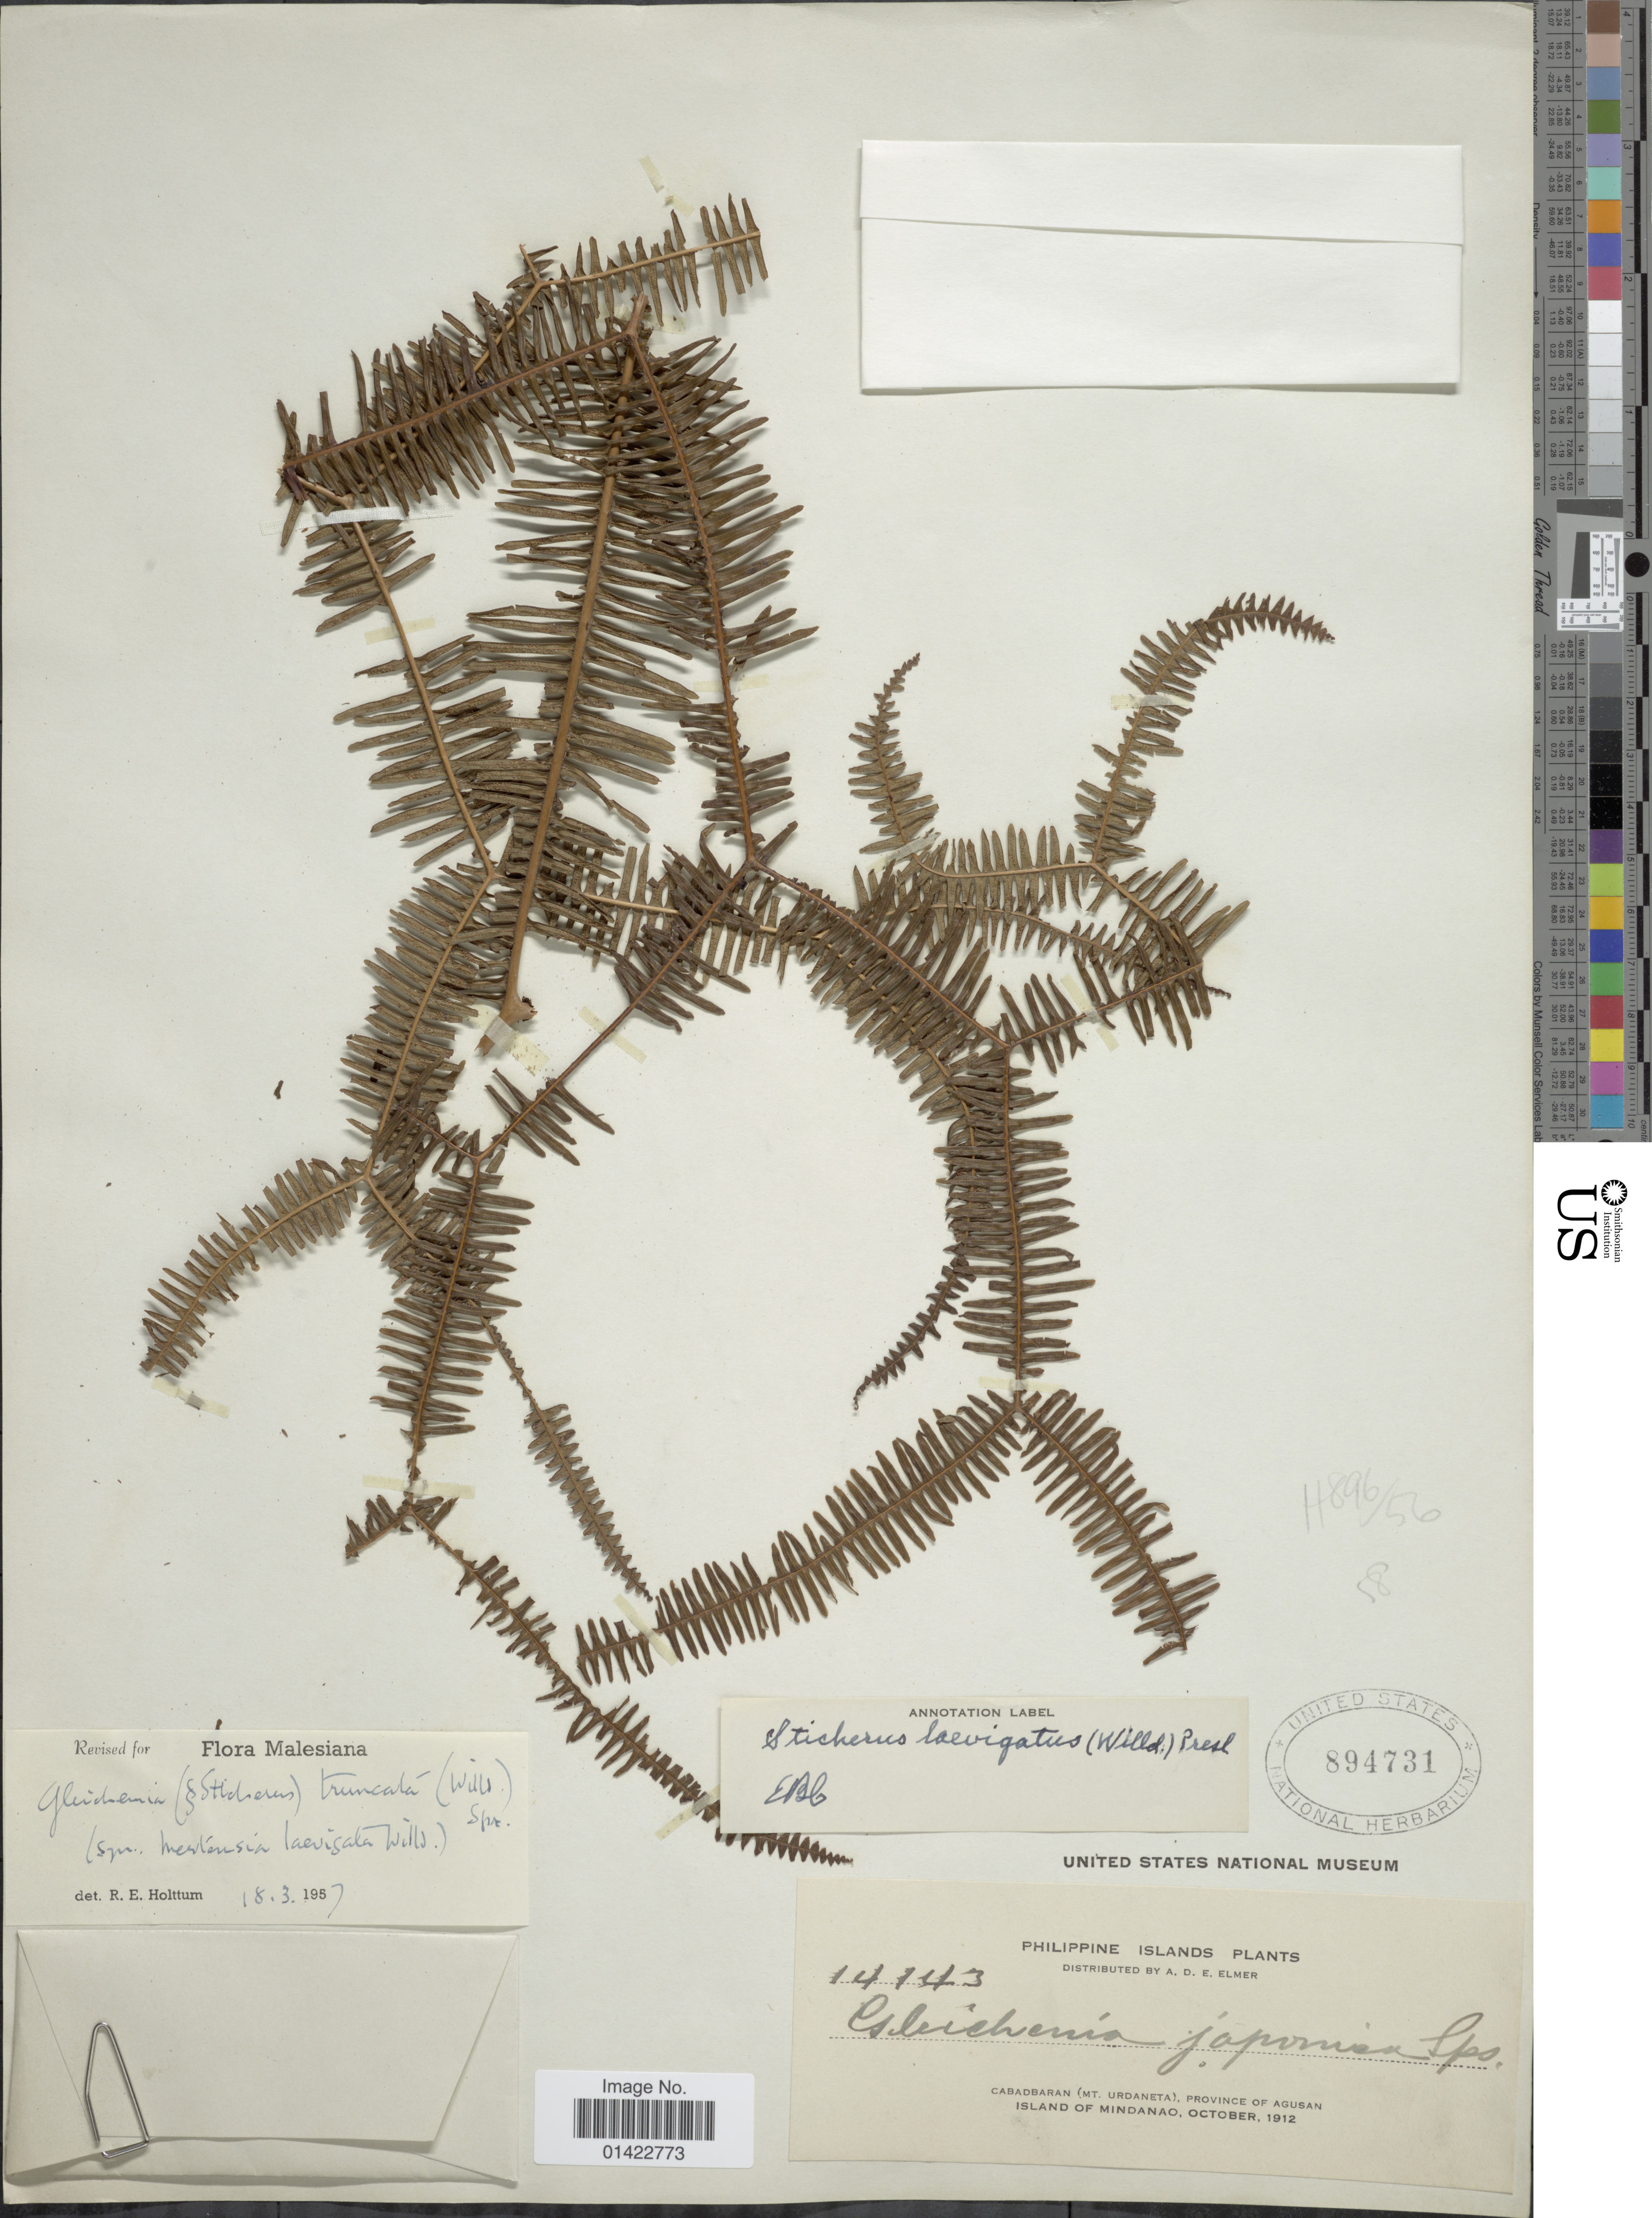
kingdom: Plantae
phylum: Tracheophyta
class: Polypodiopsida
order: Gleicheniales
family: Gleicheniaceae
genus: Sticherus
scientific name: Sticherus truncatus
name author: (Willd.) Nakai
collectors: A. D. E. Elmer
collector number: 14143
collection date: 1912-10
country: Philippines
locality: Cabadbaran (Mt. Urdaneta), Province of Agusan Island of Mindanao.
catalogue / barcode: US 894731